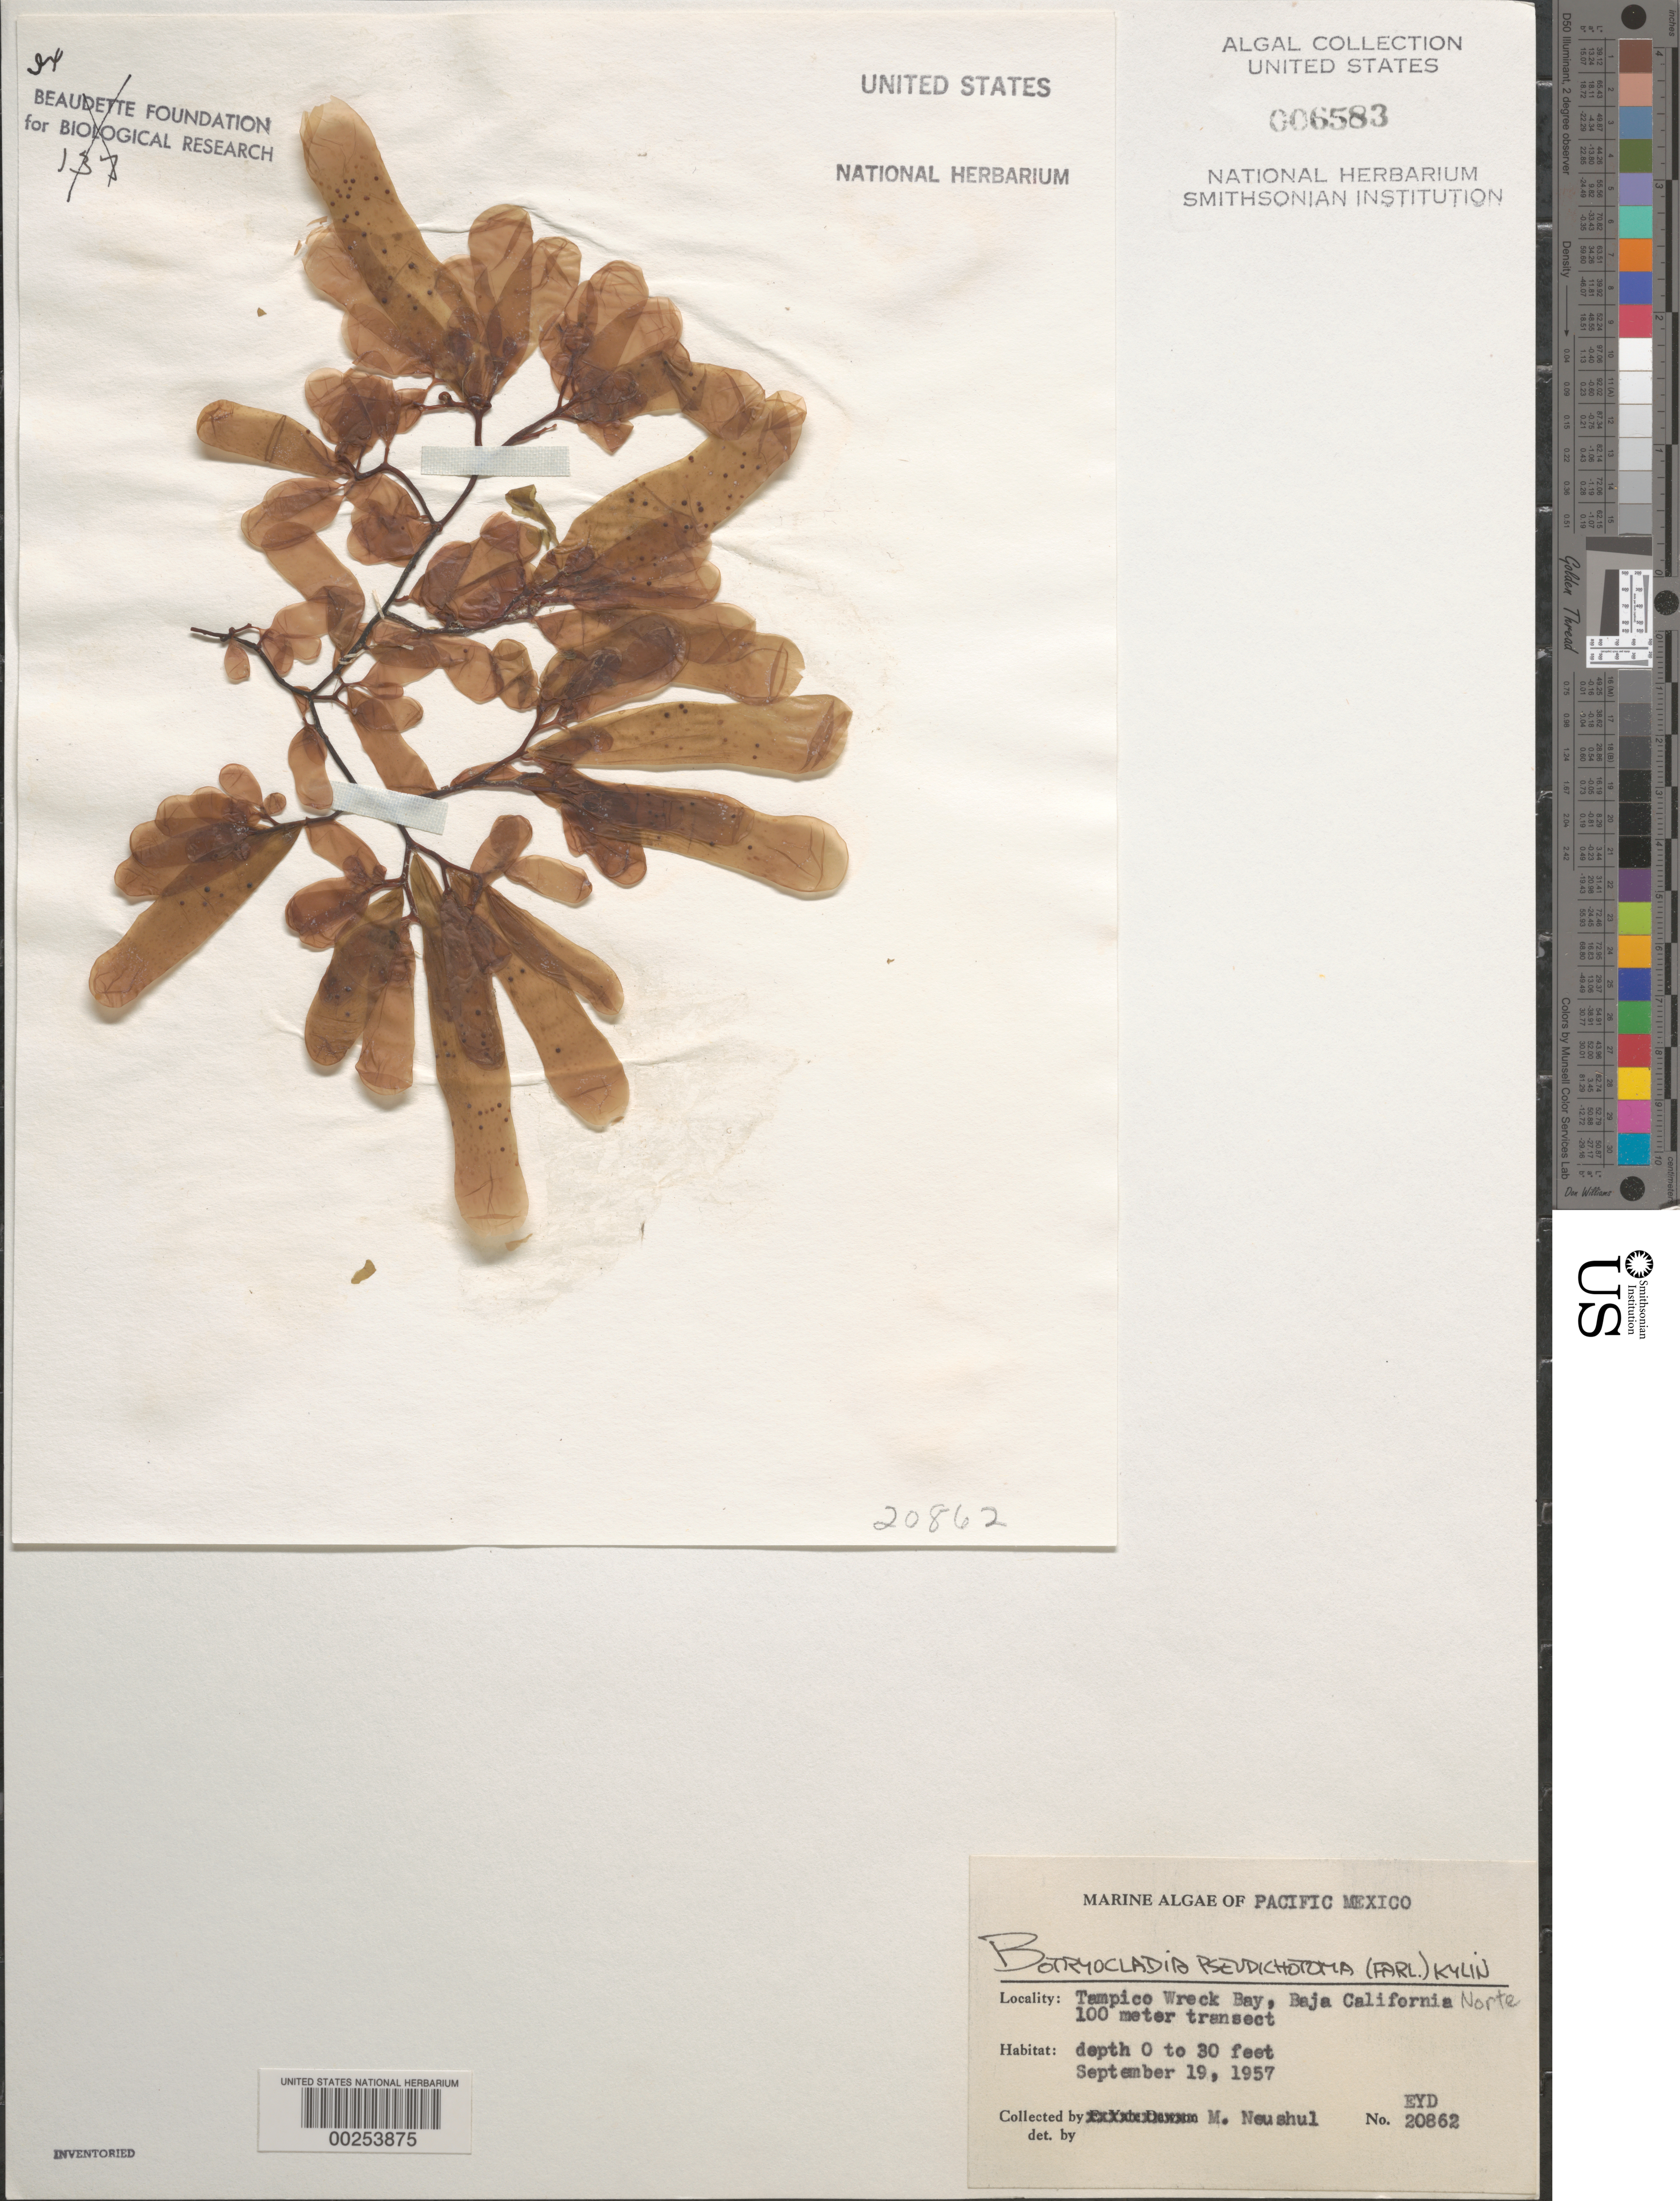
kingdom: Plantae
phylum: Rhodophyta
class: Florideophyceae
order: Rhodymeniales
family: Rhodymeniaceae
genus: Botryocladia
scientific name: Botryocladia pseudodichotoma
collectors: M. Neushul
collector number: EYD 20826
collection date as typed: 19 Sep 1957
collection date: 1957-09-19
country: Mexico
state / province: Baja California Norte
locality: Tampico Wreck Bay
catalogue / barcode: US 6583